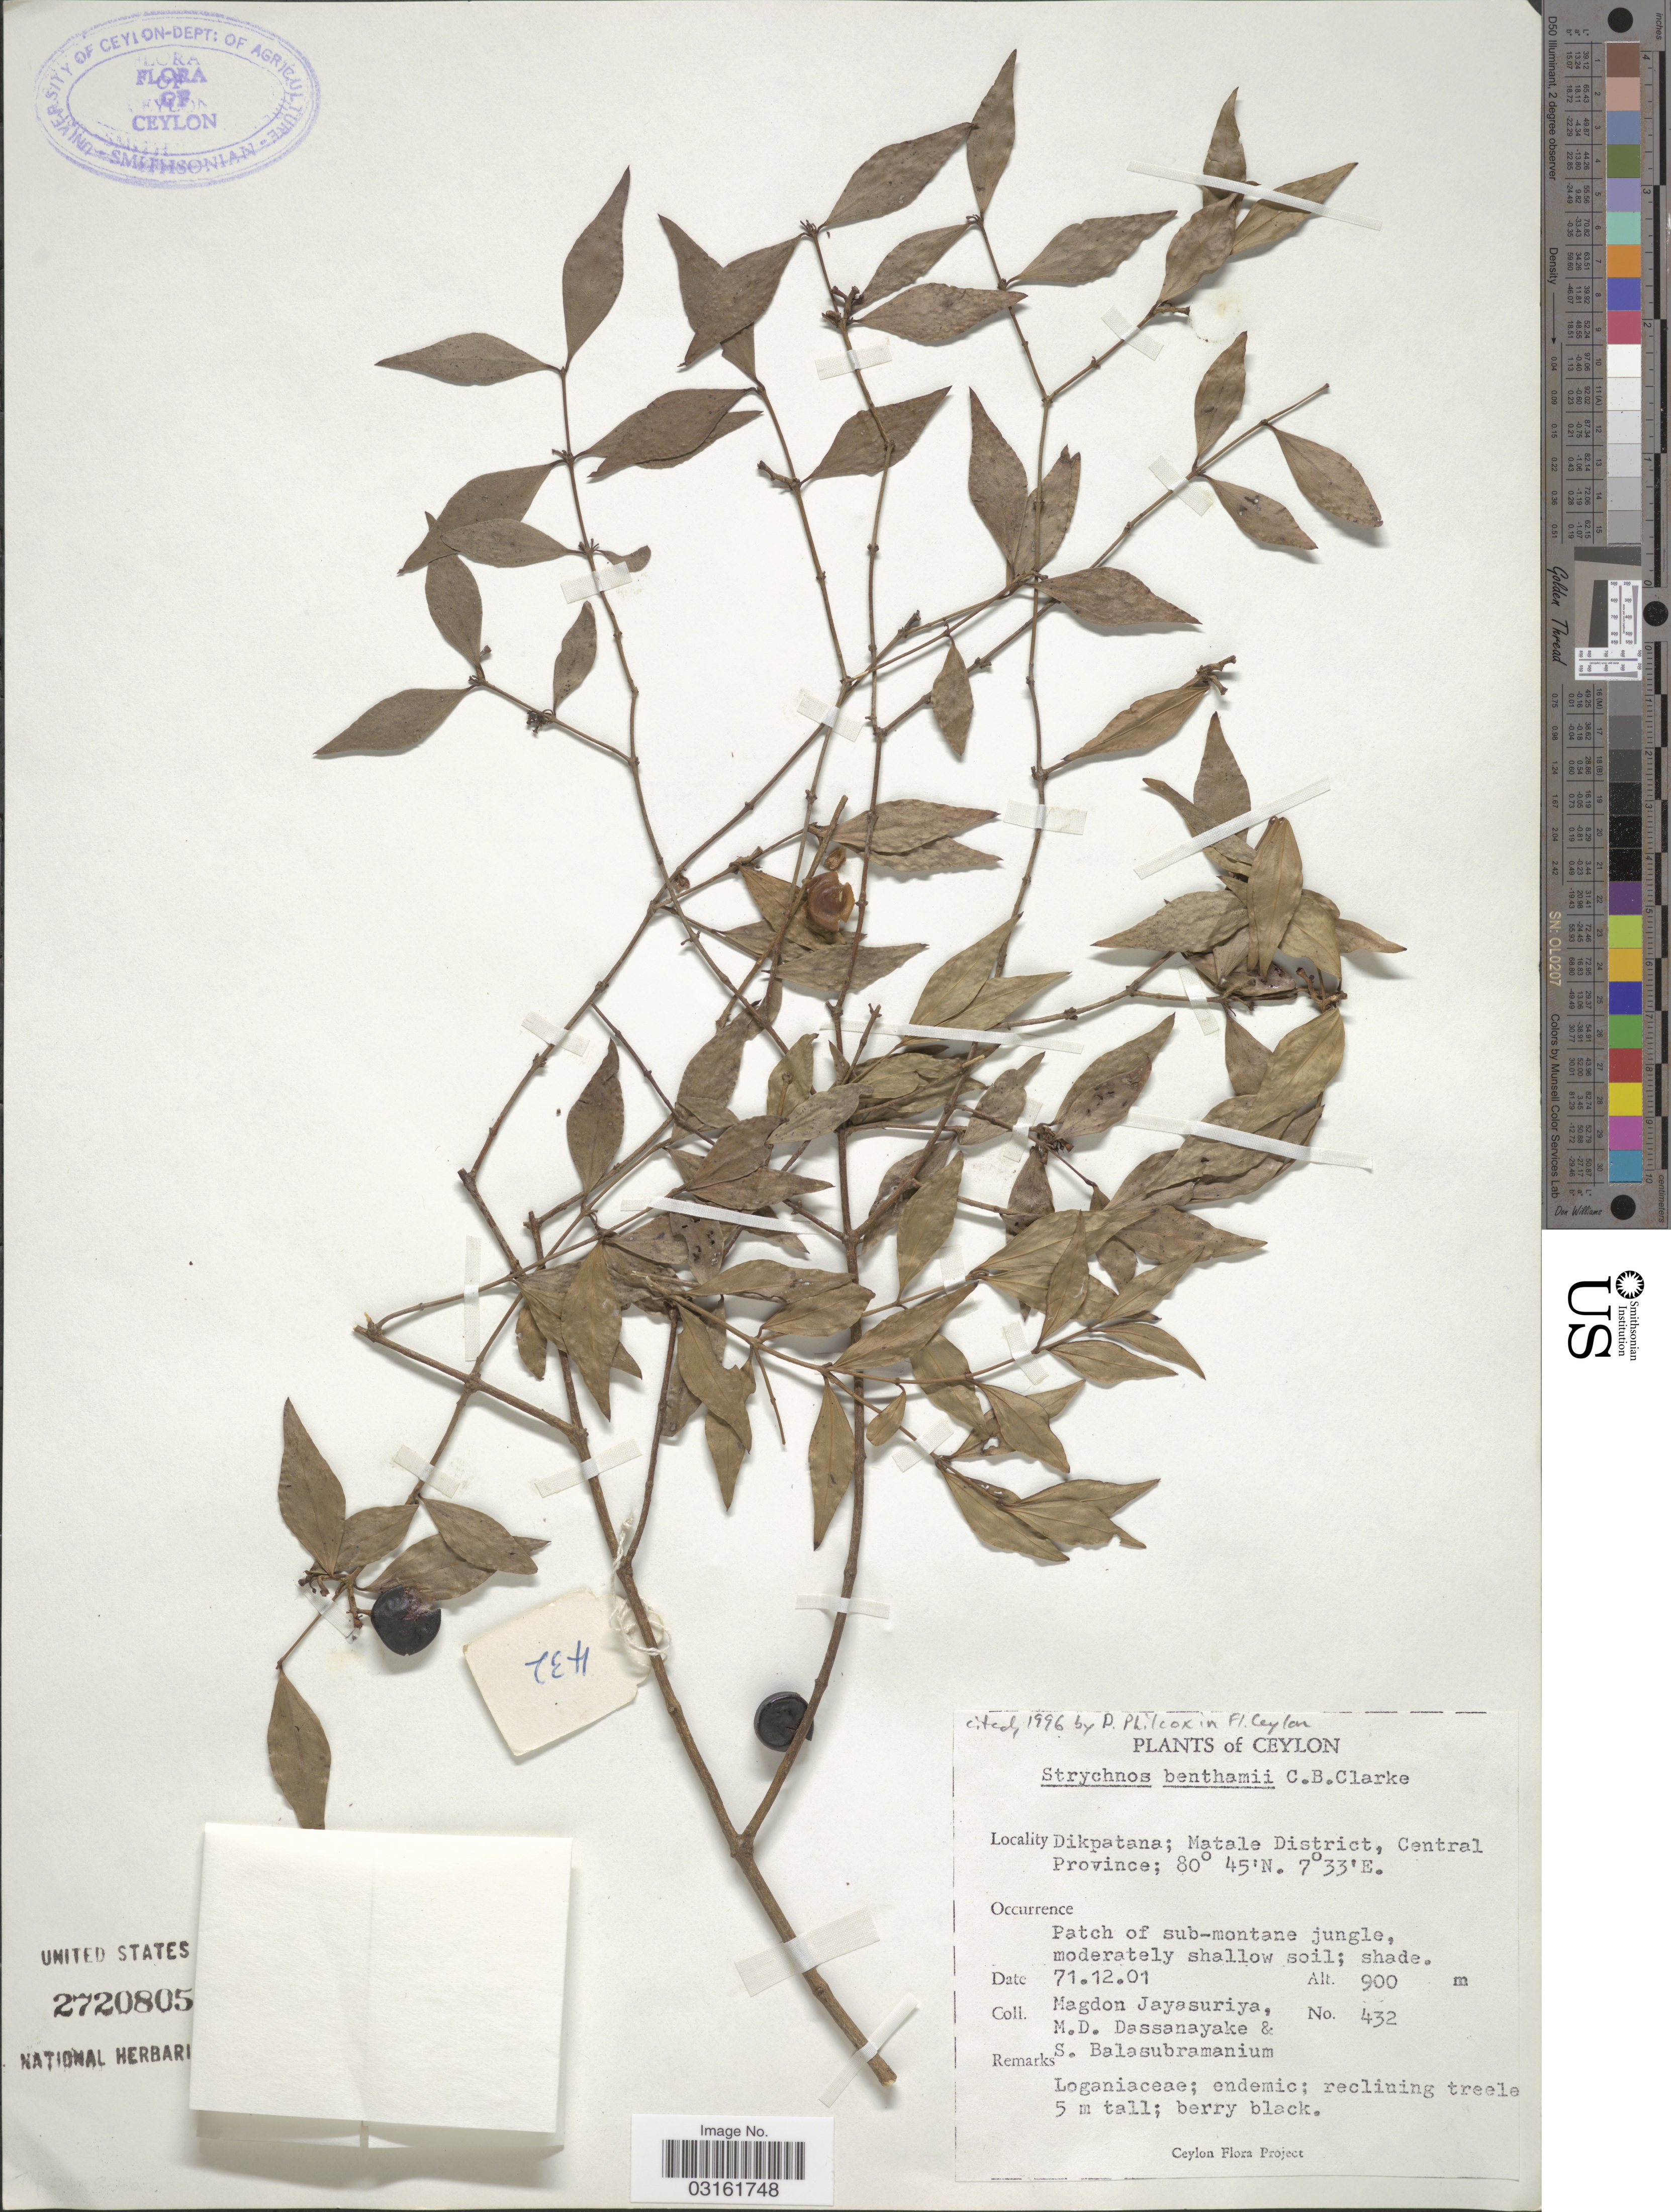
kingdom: Plantae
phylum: Tracheophyta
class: Magnoliopsida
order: Gentianales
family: Loganiaceae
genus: Strychnos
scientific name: Strychnos benthami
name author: C.B. Clarke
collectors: A. H. Jayasuriya, M. D. Dassanayake & S. Balasubramanium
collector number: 432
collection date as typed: Transcribed d/m/y: 1/12/71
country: Sri Lanka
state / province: Central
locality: Ceylon. Dikipatana; Matal District.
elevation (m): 900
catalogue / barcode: US 2720805